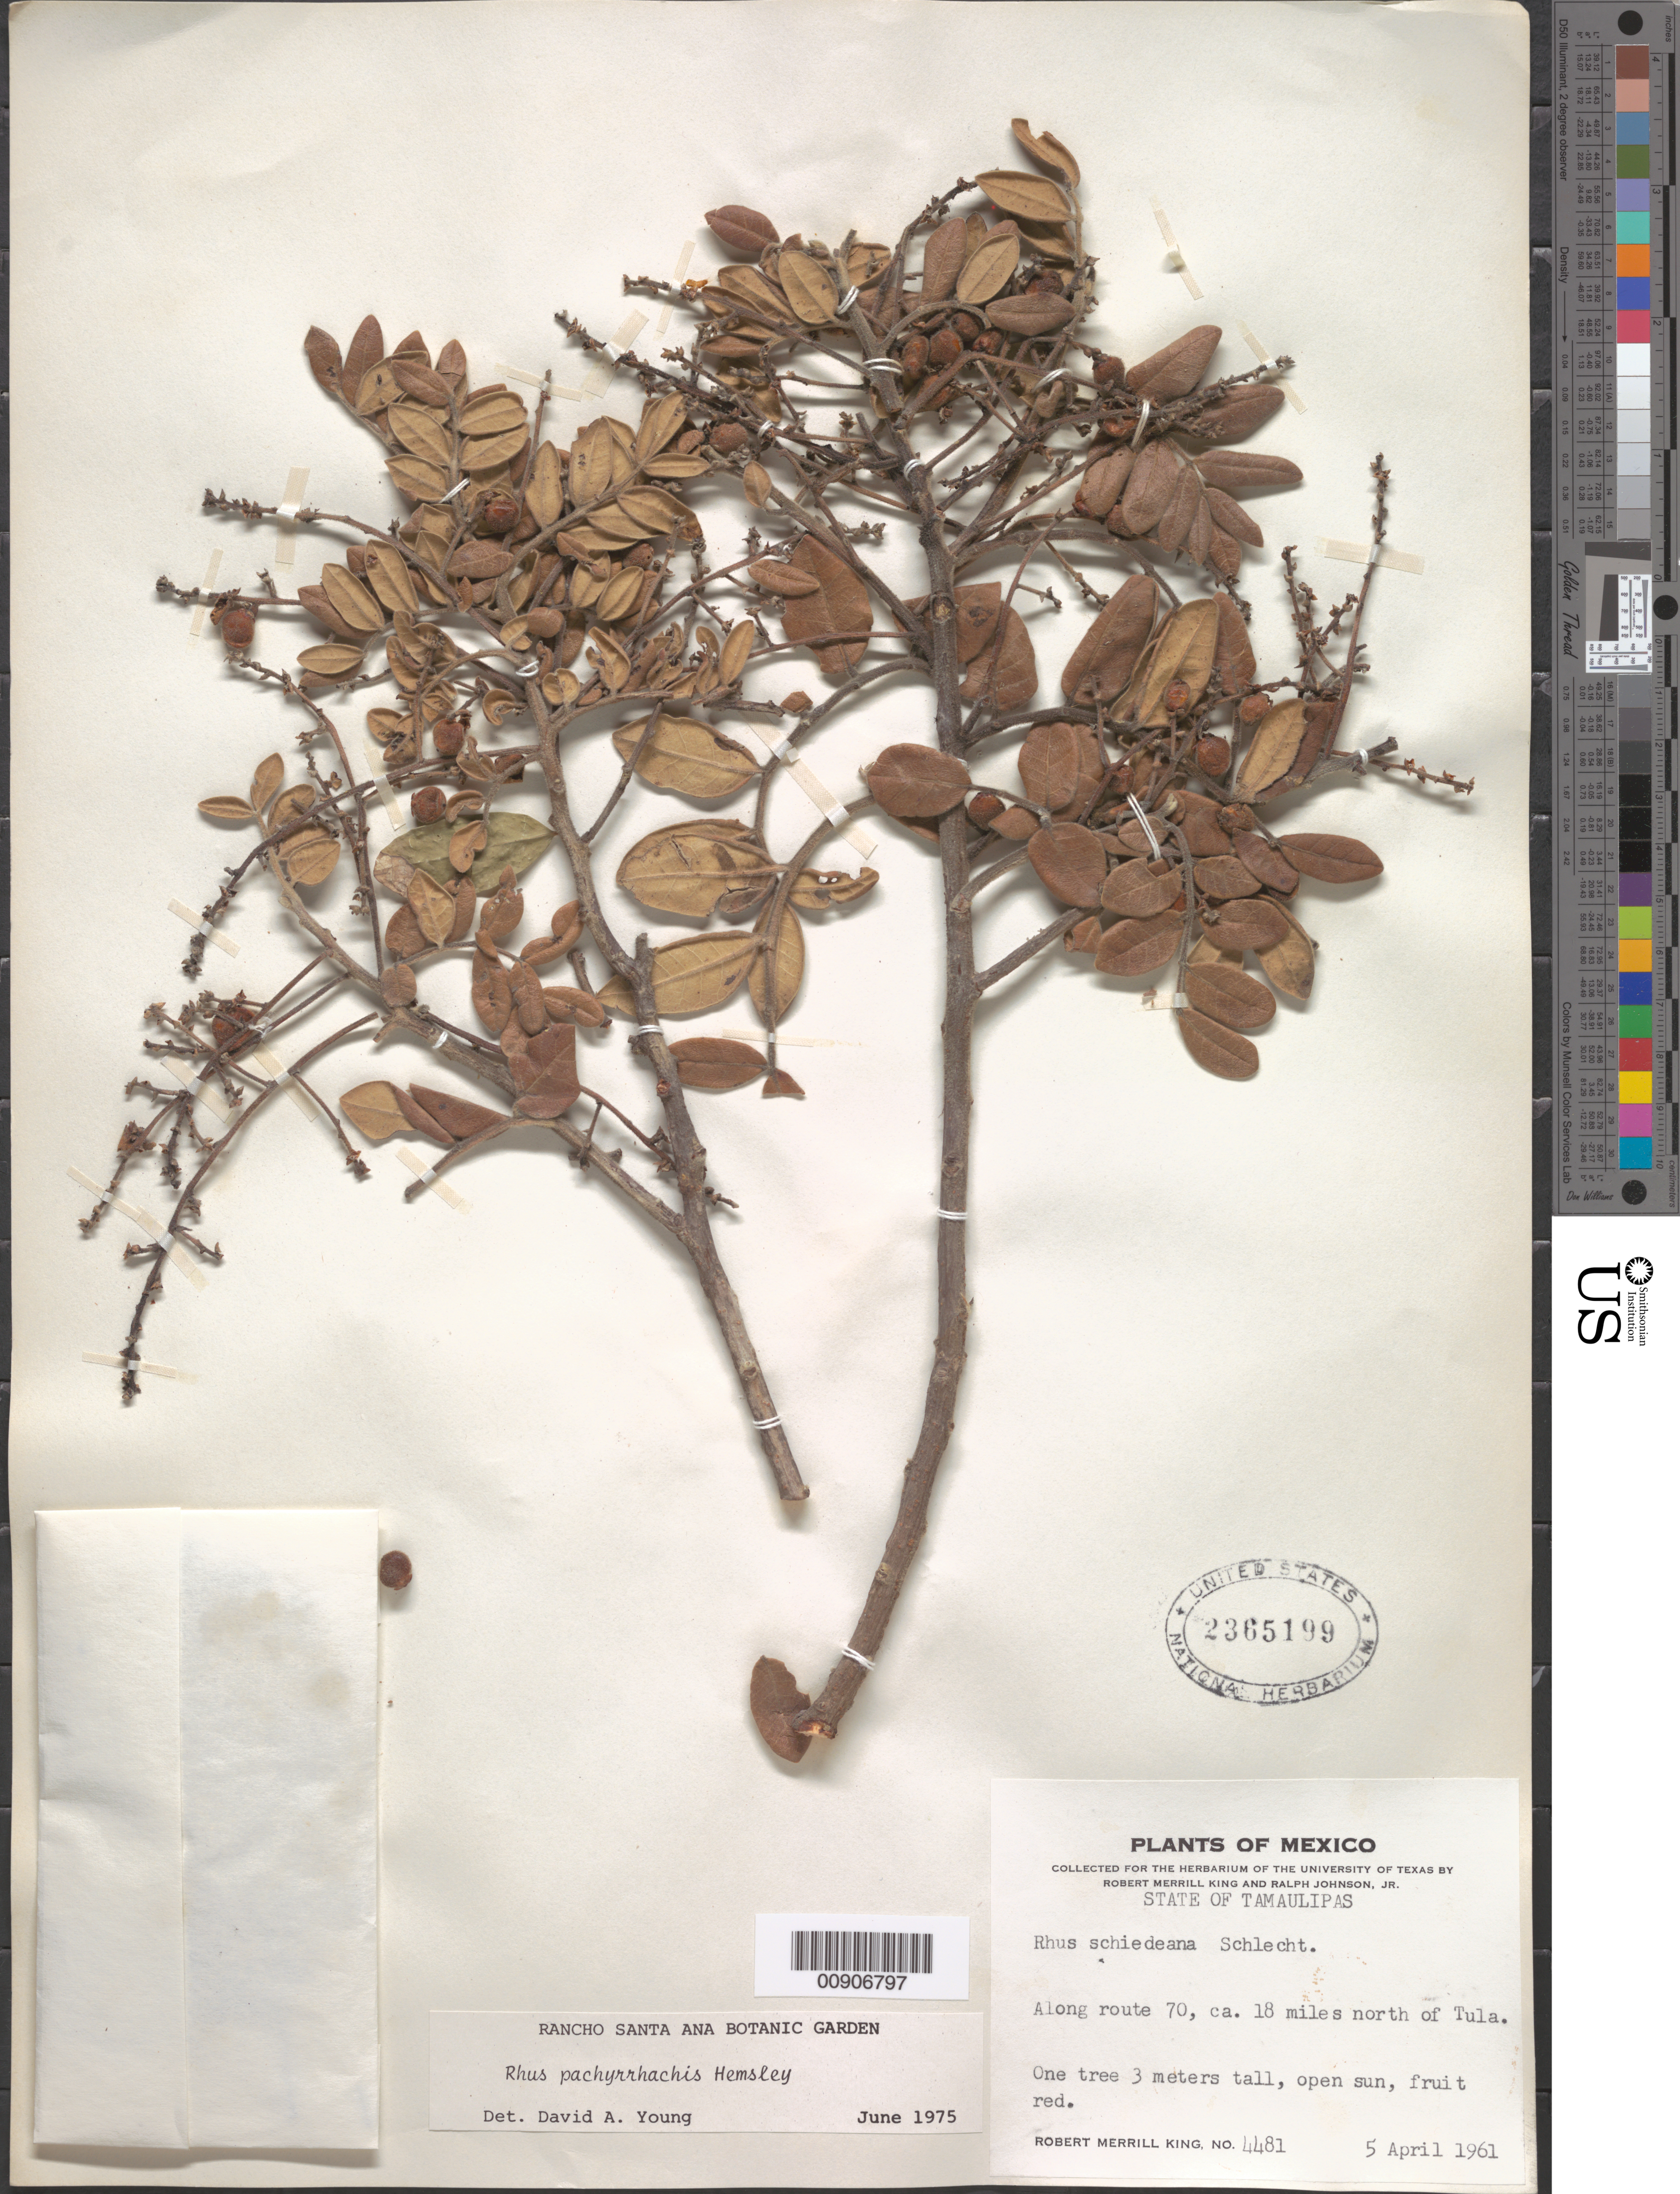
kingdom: Plantae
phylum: Tracheophyta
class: Magnoliopsida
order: Sapindales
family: Anacardiaceae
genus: Rhus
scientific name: Rhus pachyrrhachis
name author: Hemsl.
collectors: R. M. King & R. Johnson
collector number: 4481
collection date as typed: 05 Apr 1961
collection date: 1961-04-05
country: Mexico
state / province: Tamaulipas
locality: State of Tamaulipas: Along route 70, ca. 18 miles north of Tula.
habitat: Open sun.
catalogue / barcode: US 2365199